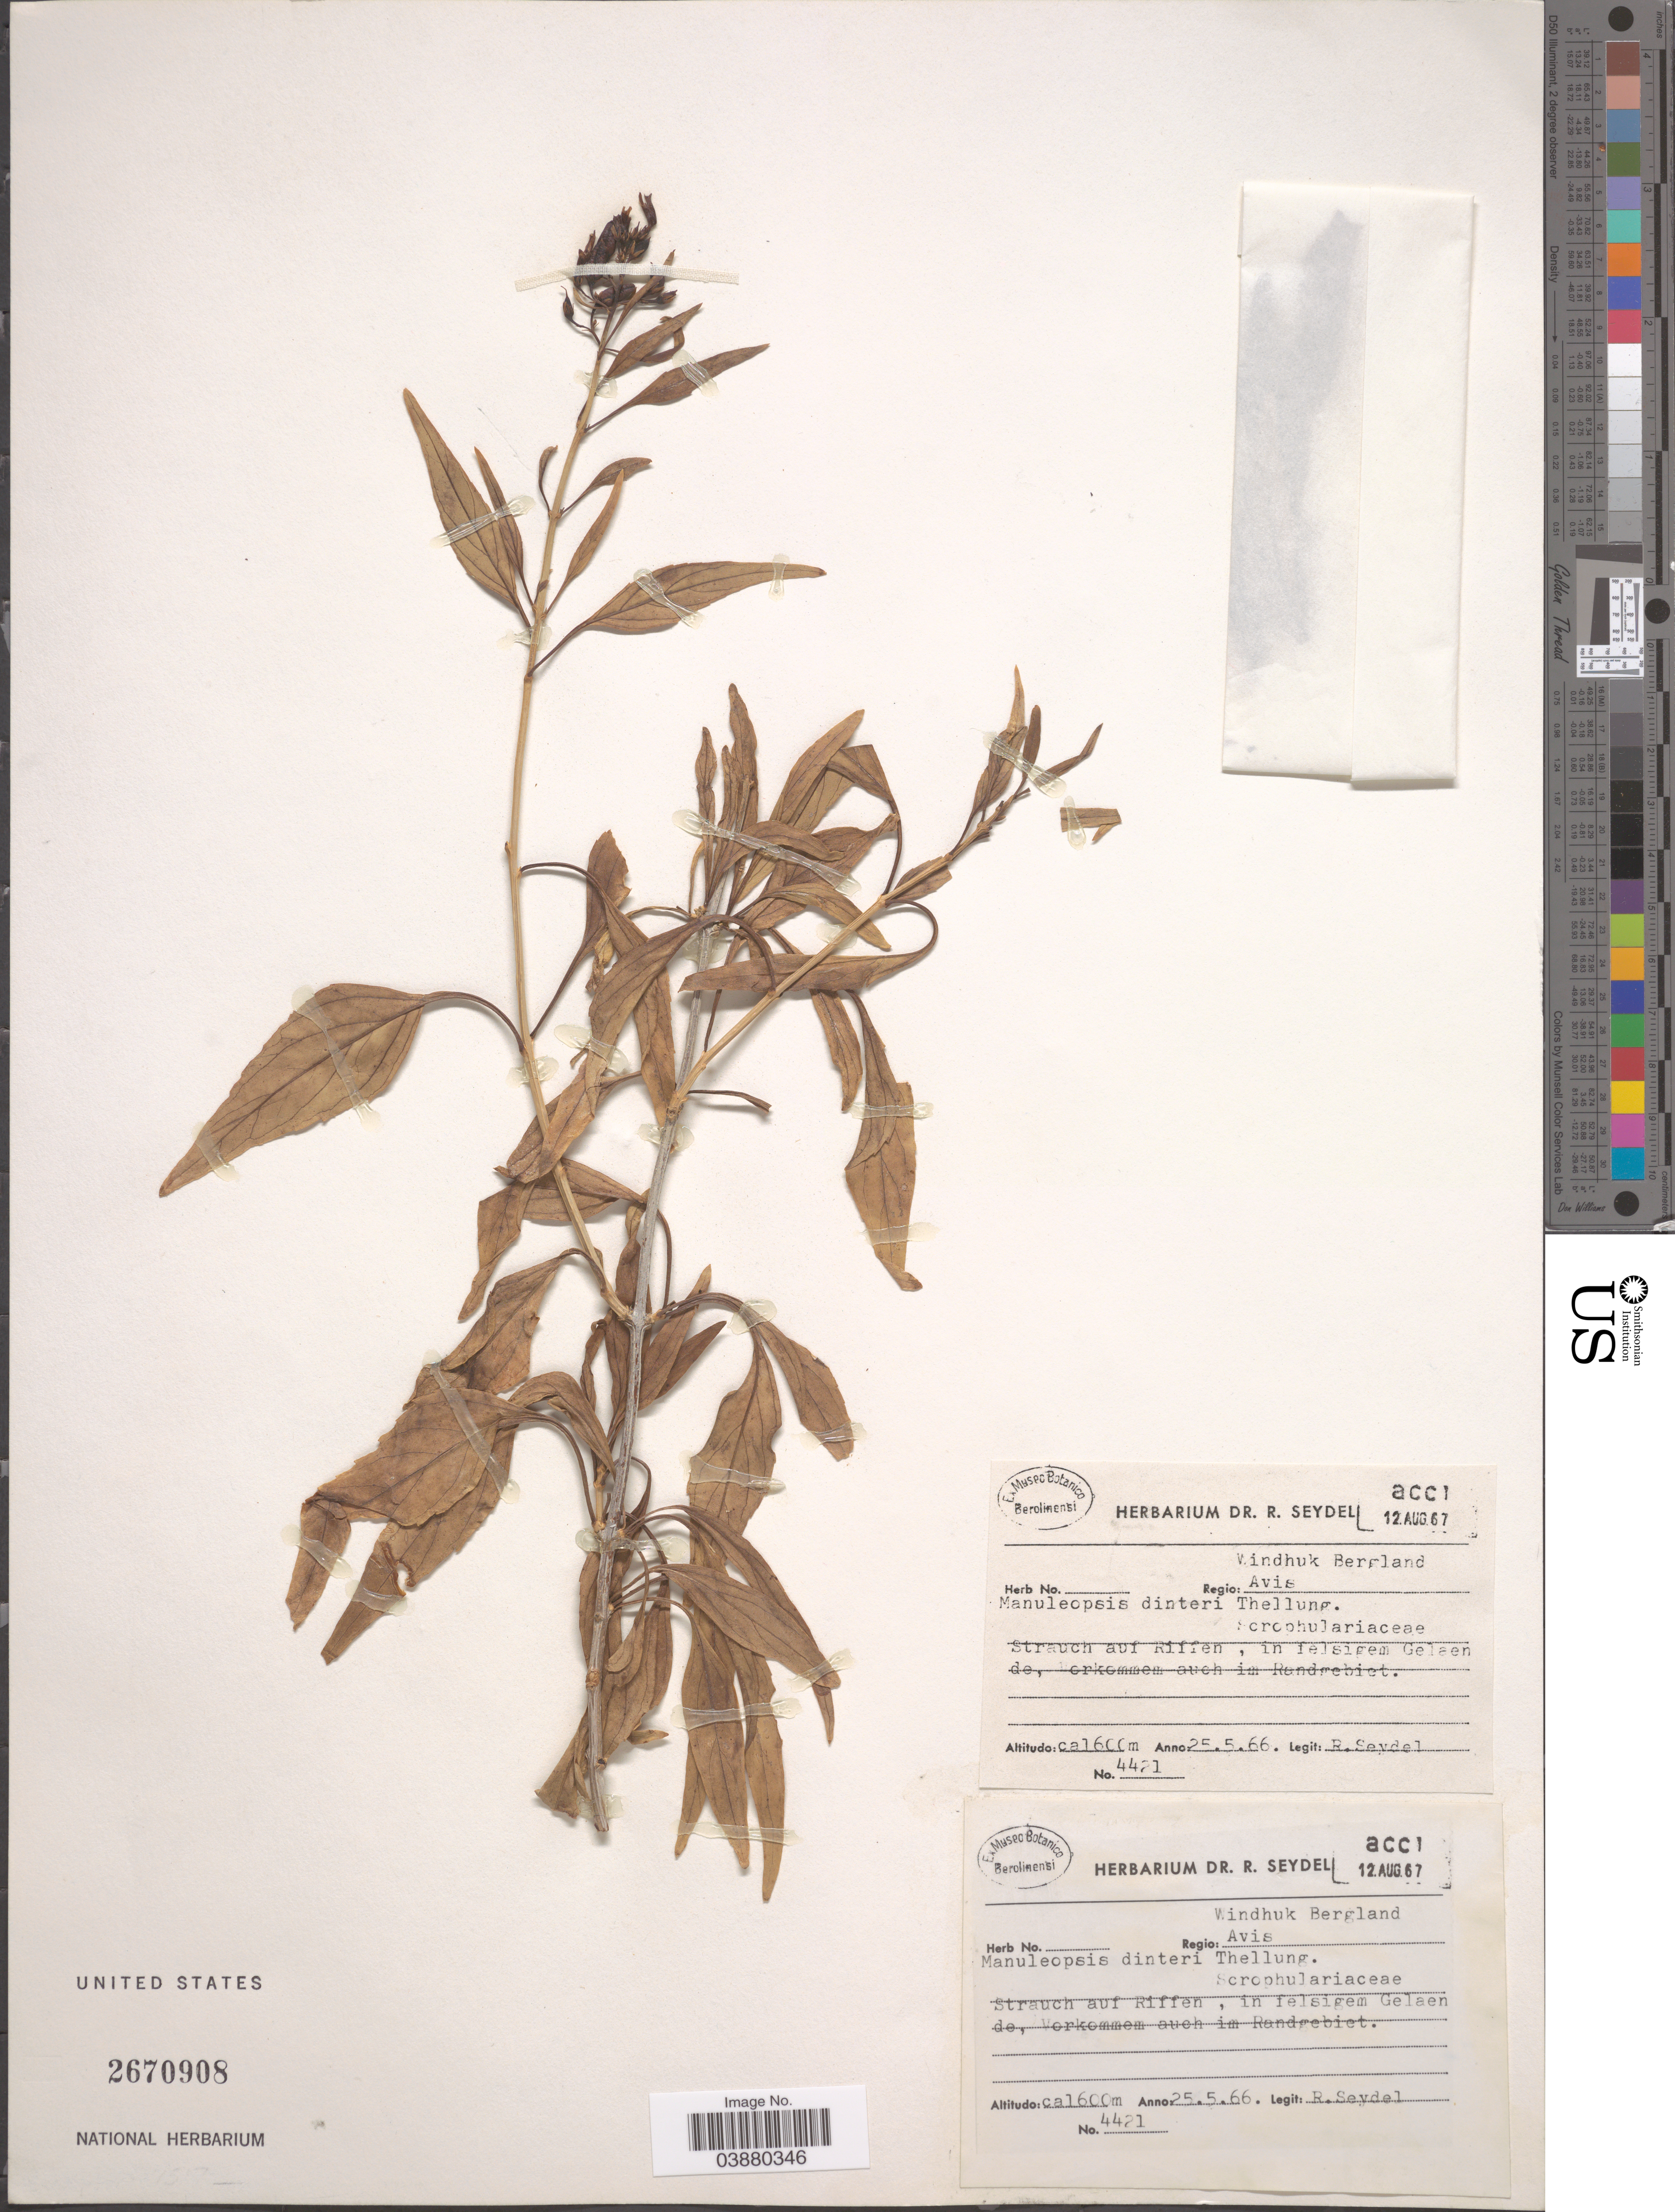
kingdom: Plantae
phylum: Tracheophyta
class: Magnoliopsida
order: Lamiales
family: Scrophulariaceae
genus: Manuleopsis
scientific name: Manuleopsis dinteri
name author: Thell.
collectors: R. Seydel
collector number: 4421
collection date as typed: Transcribed d/m/y: 25/5/66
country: Namibia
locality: Windhuk Bergland. Regio: Avis.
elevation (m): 1600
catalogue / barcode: US 2670908